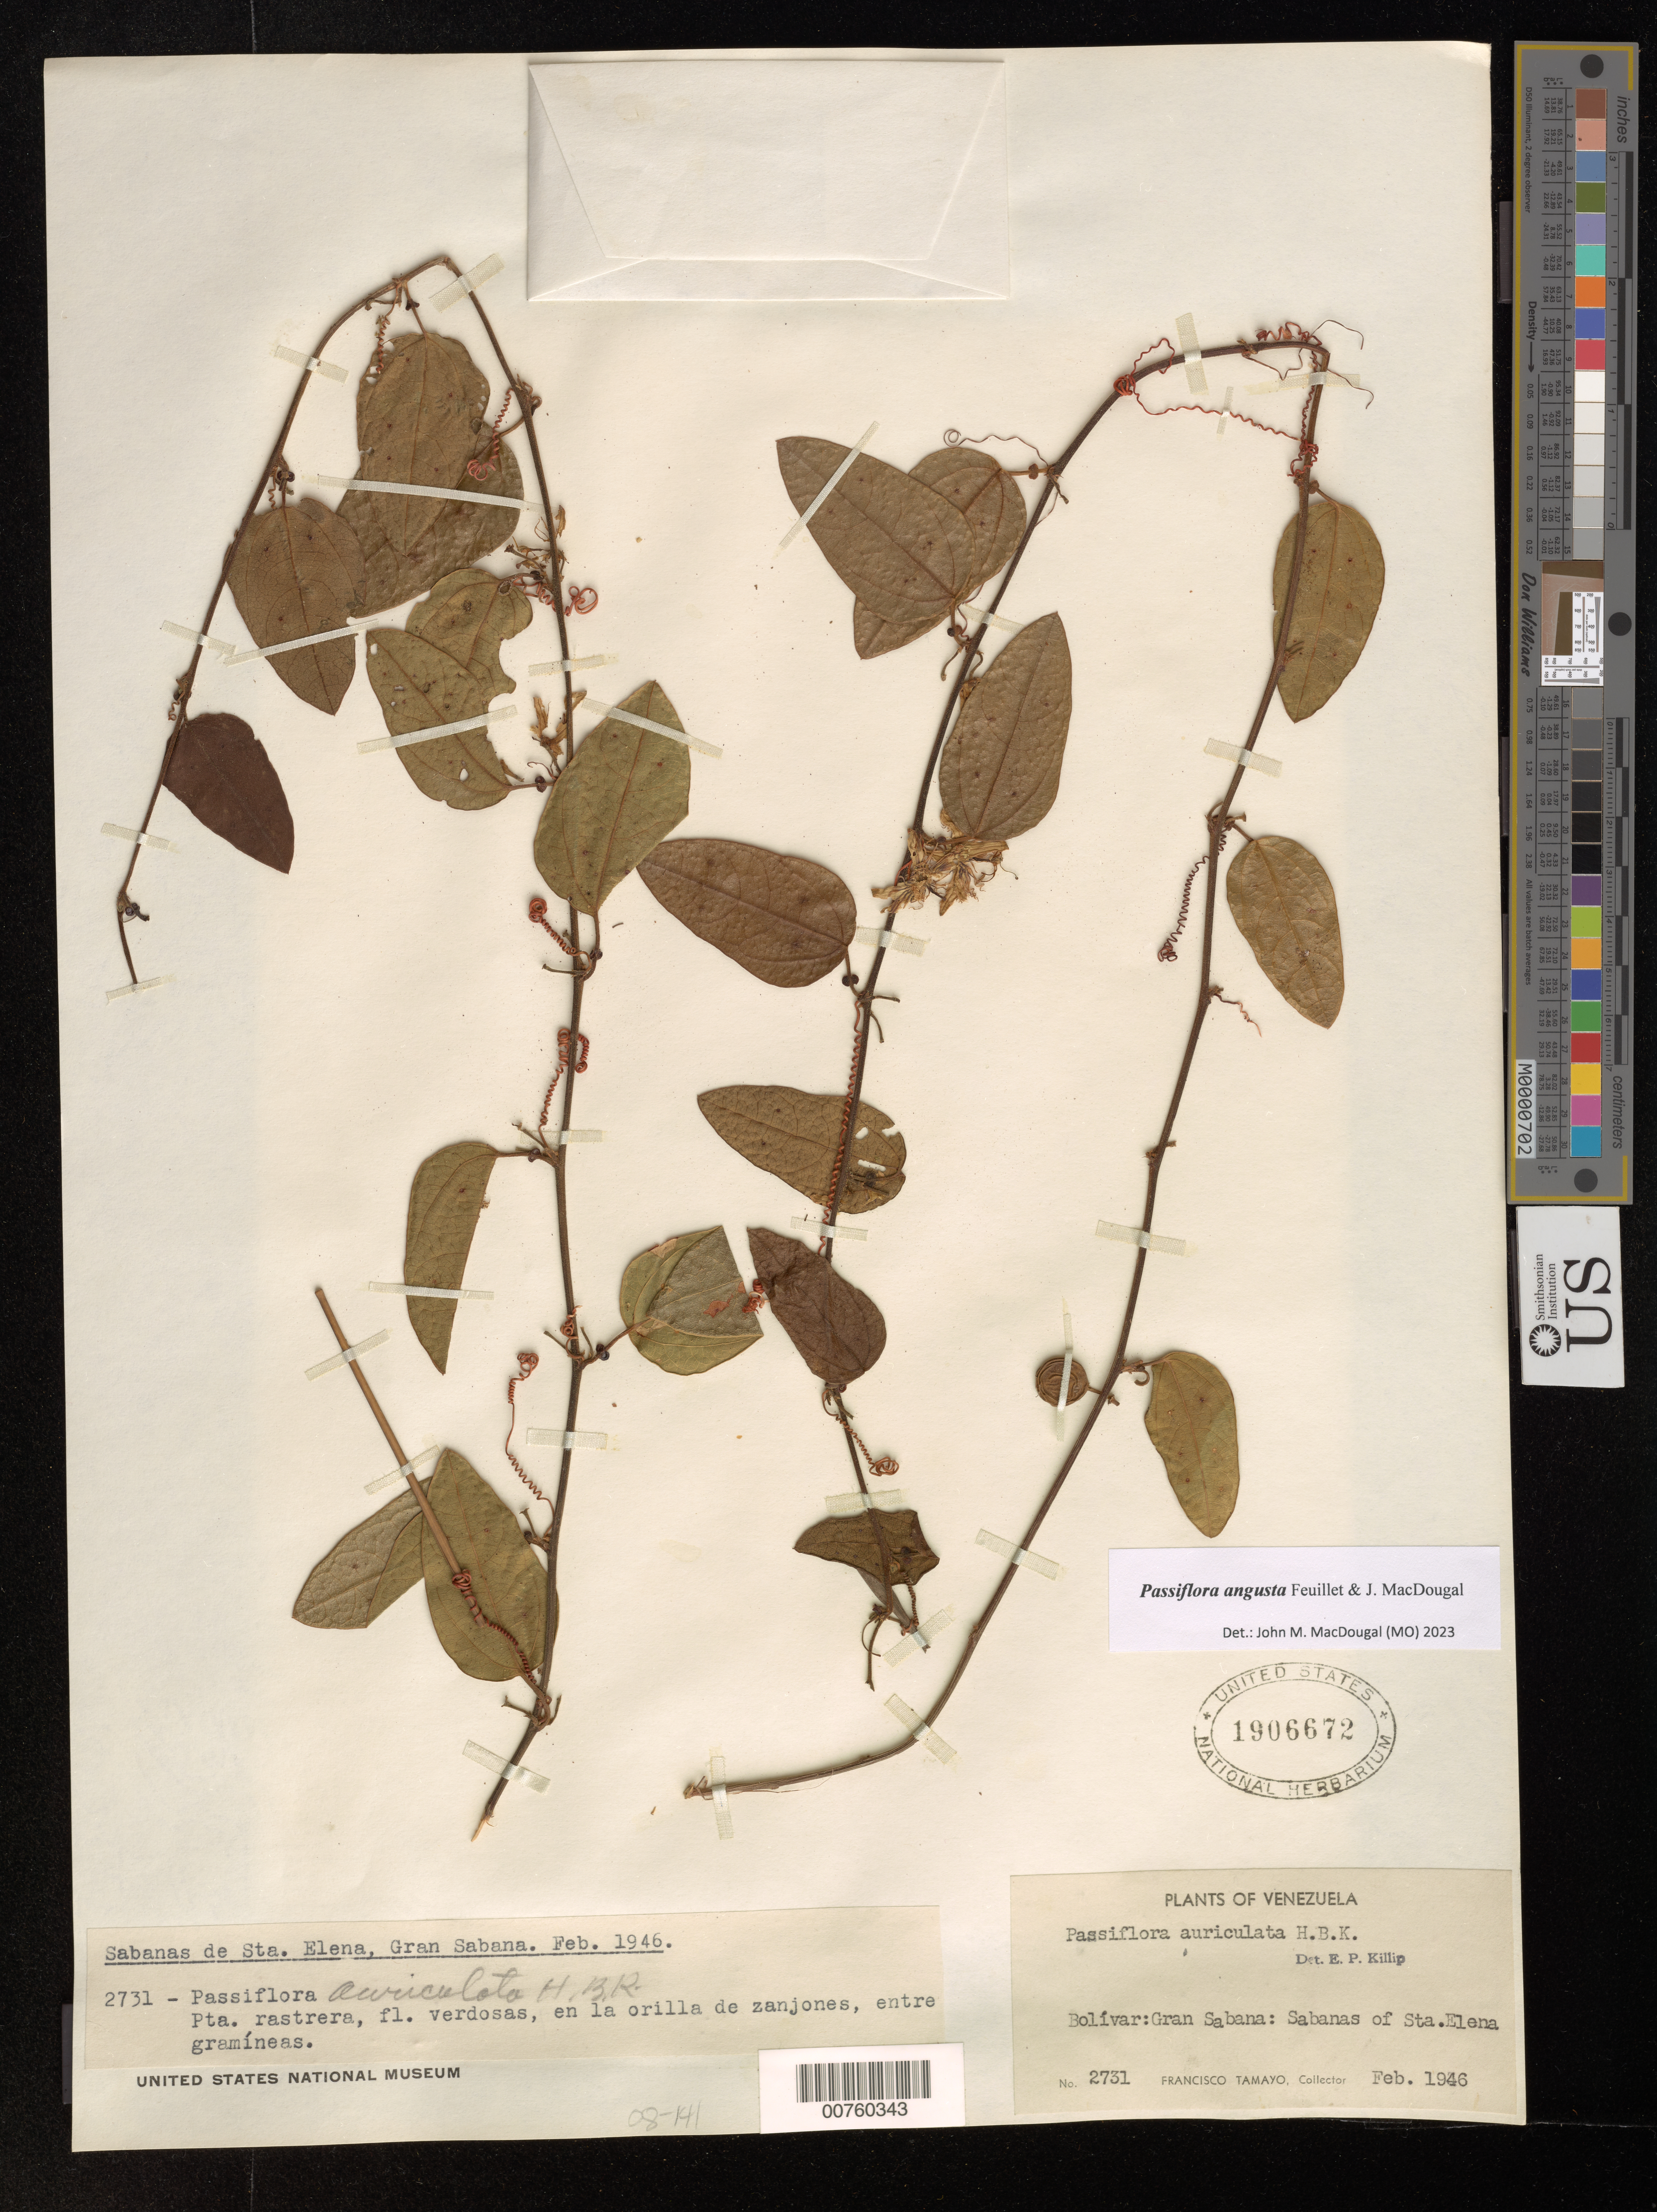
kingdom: Plantae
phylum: Tracheophyta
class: Magnoliopsida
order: Malpighiales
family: Passifloraceae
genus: Passiflora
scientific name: Passiflora angusta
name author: Feuillet & J.M. MacDougal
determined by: MacDougal, John M.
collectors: F. Tamayo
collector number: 2731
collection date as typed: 11-Feb-46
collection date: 1946-02-11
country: Venezuela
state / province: Bolívar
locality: Gran Sabana, Sta. Elena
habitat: Zanzones, among grasses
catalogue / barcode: US 1906672